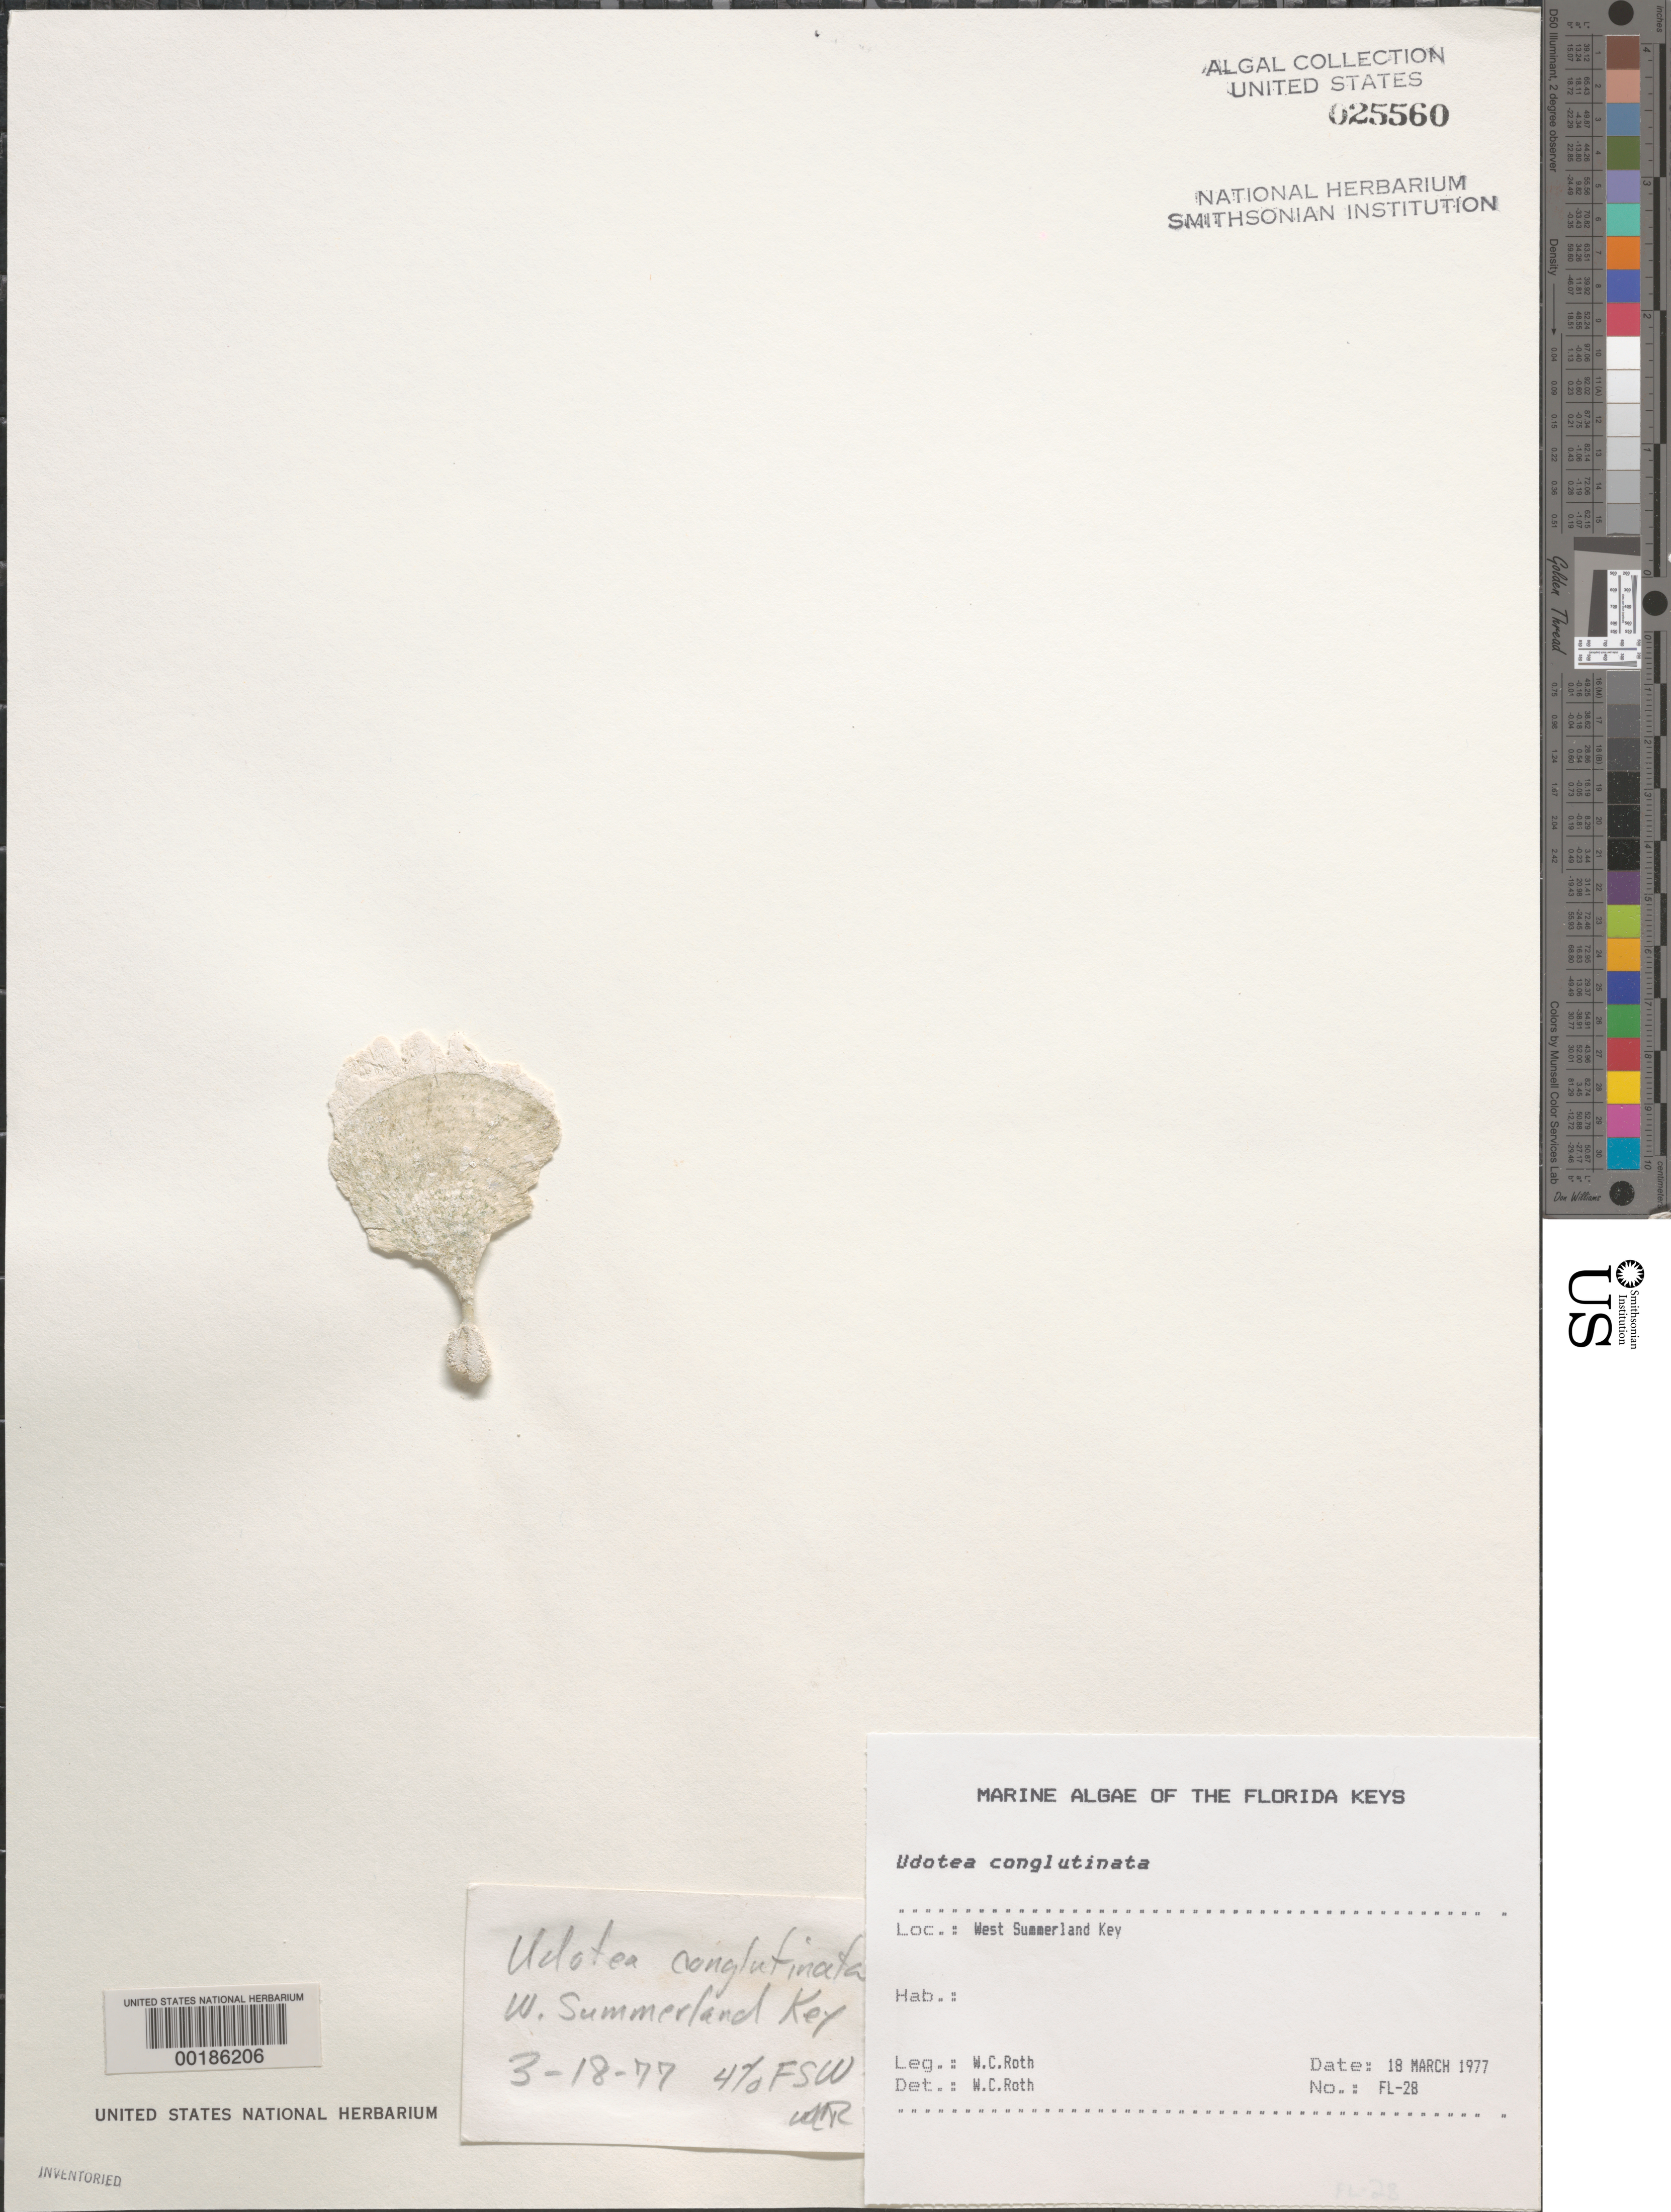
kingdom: Plantae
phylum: Chlorophyta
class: Ulvophyceae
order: Bryopsidales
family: Udoteaceae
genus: Udotea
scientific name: Udotea conglutinata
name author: (Ellis & Sol.) J.V.Lamouroux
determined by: Roth, W. C.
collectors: W. C. Roth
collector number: Fl-28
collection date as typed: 18 Mar 1977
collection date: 1977-03-18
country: United States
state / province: Florida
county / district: Monroe County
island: West Summerland Key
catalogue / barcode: US 25560